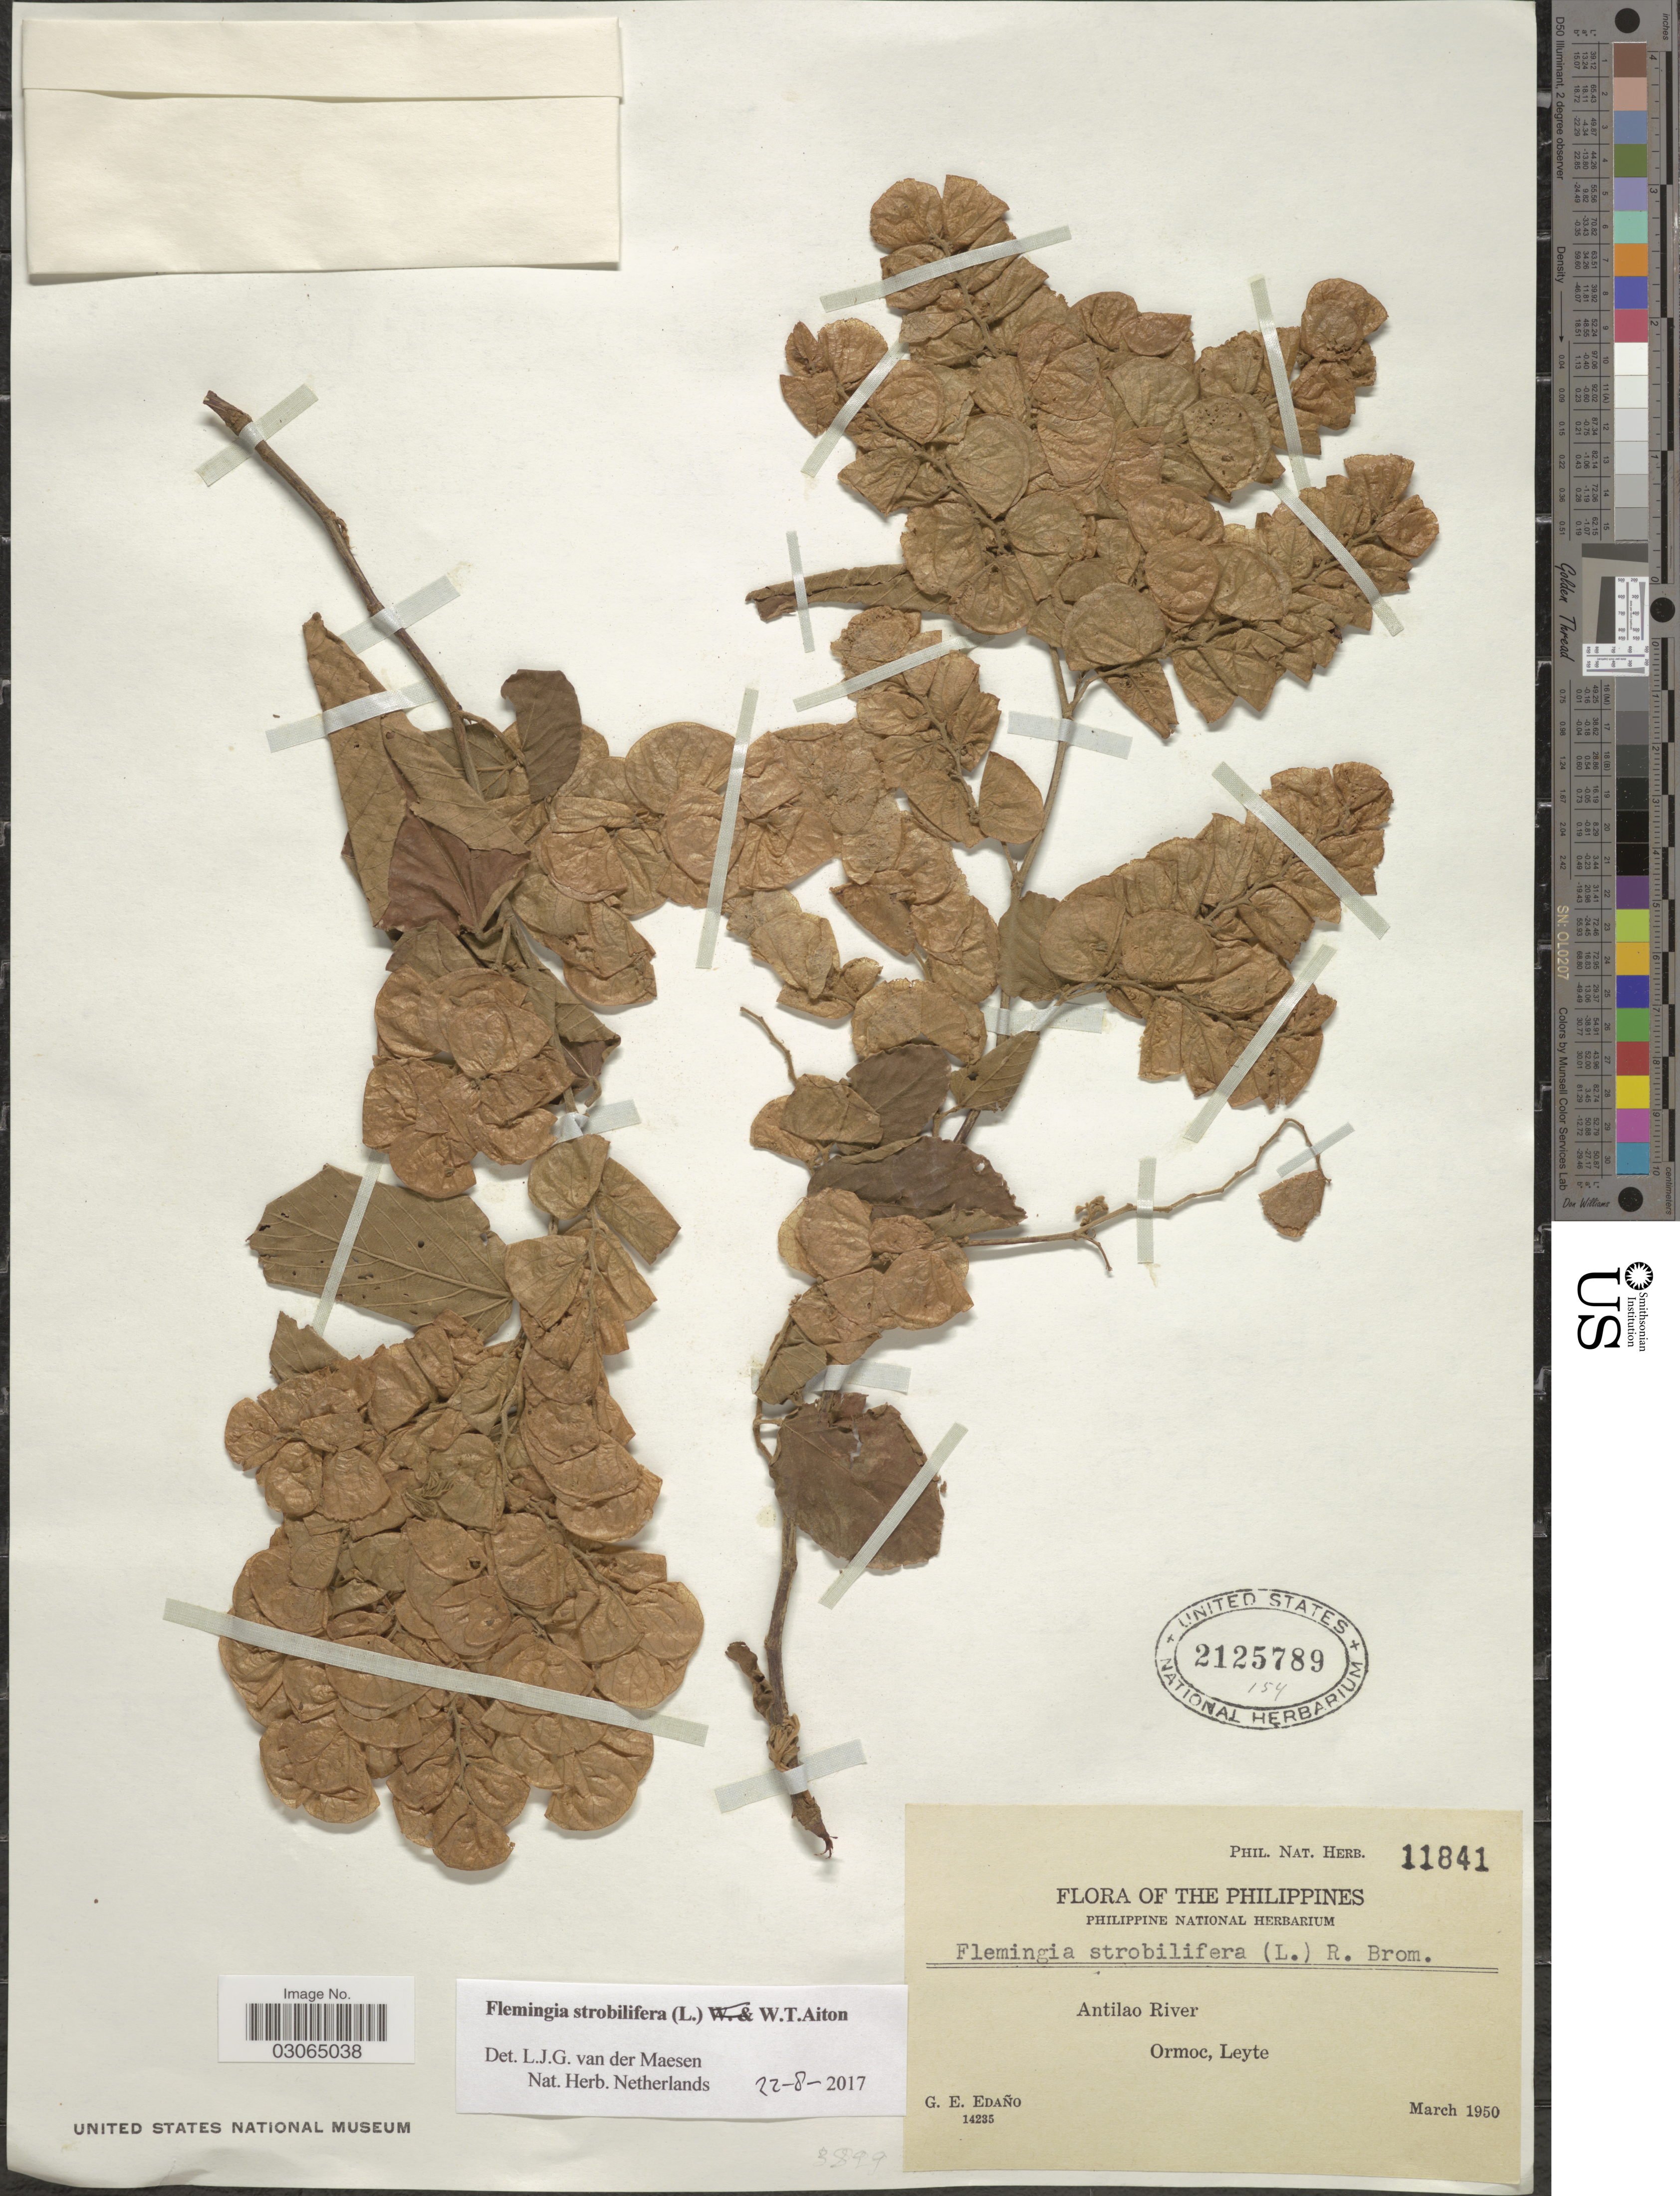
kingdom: Plantae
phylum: Tracheophyta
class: Magnoliopsida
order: Fabales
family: Fabaceae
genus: Flemingia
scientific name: Flemingia strobilifera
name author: (L.) W.T. Aiton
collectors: G. E. Edaño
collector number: Phil. Nat. Herb. 11841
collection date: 1950-03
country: Philippines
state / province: Eastern Visayas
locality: Antilao River. Ormoc, Leyte.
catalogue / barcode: US 2125789